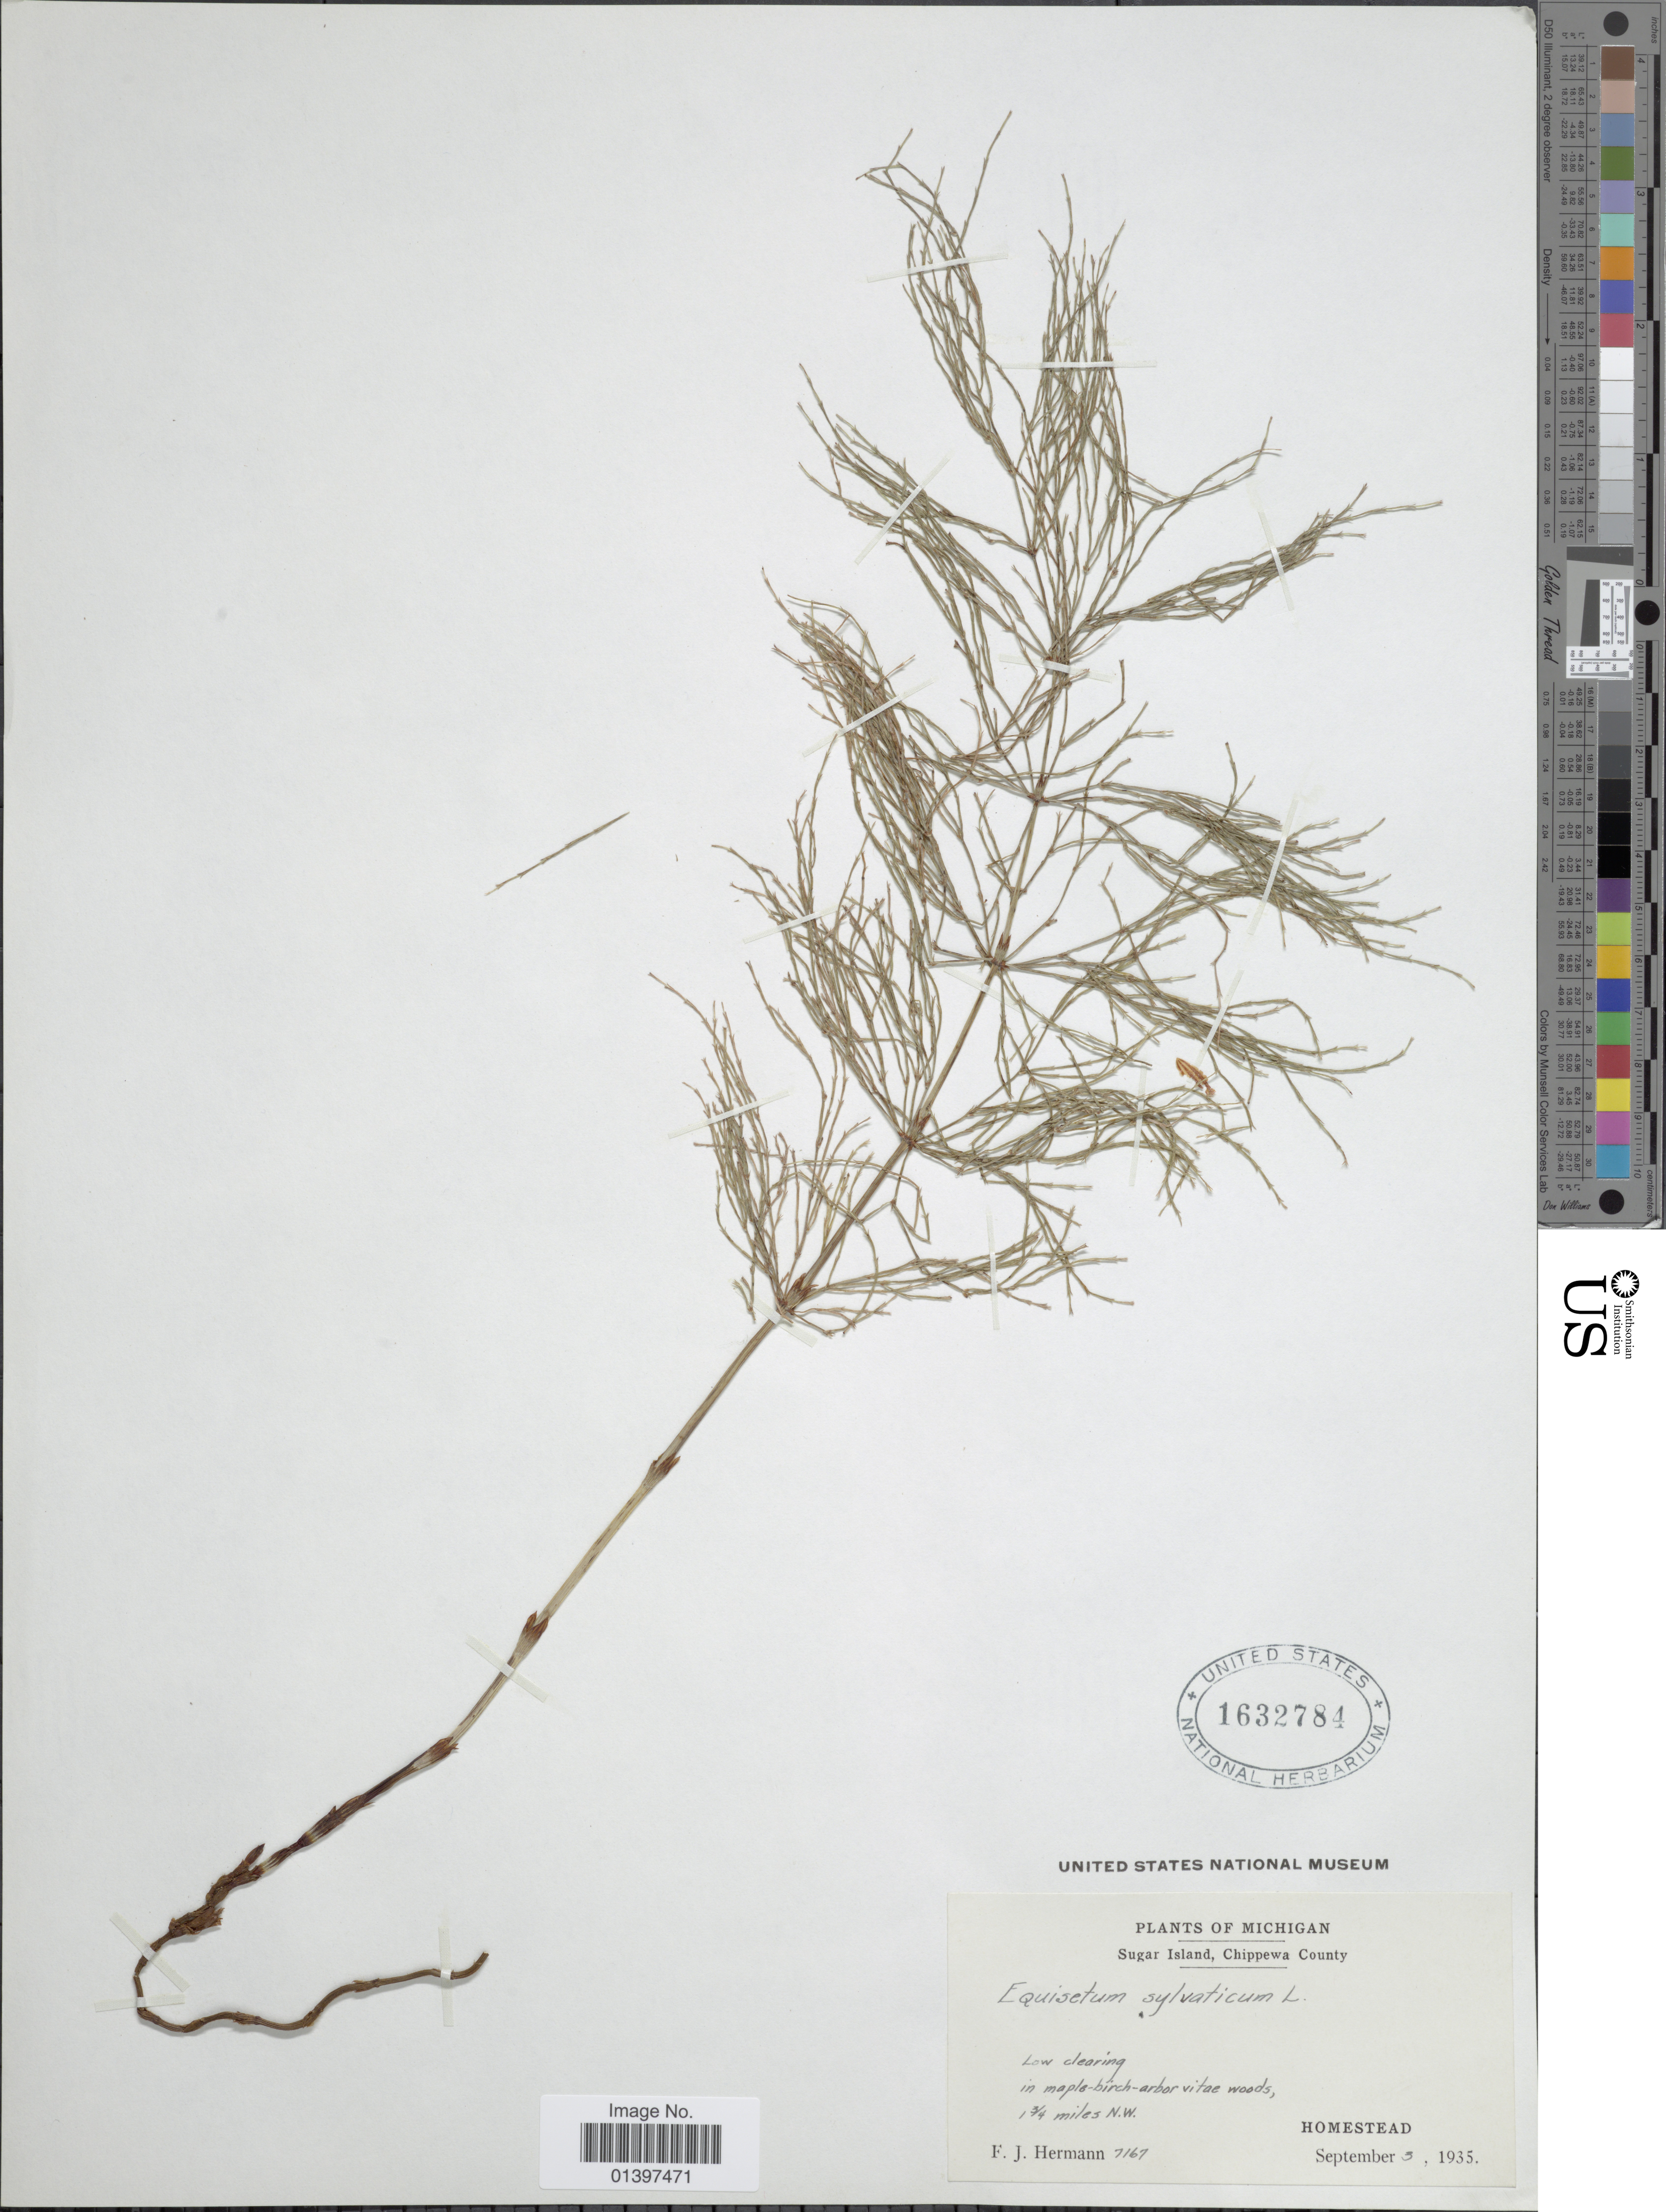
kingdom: Plantae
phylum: Tracheophyta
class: Polypodiopsida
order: Equisetales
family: Equisetaceae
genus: Equisetum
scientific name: Equisetum sylvaticum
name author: L.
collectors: F. J. Hermann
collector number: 7167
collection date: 1935-09-03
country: United States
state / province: Michigan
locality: Sugar Island, Chippewa County, low clearing, in maple-birch-arbor vitae woods, 13/4 miles N.W., Homestead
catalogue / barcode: US 1632784